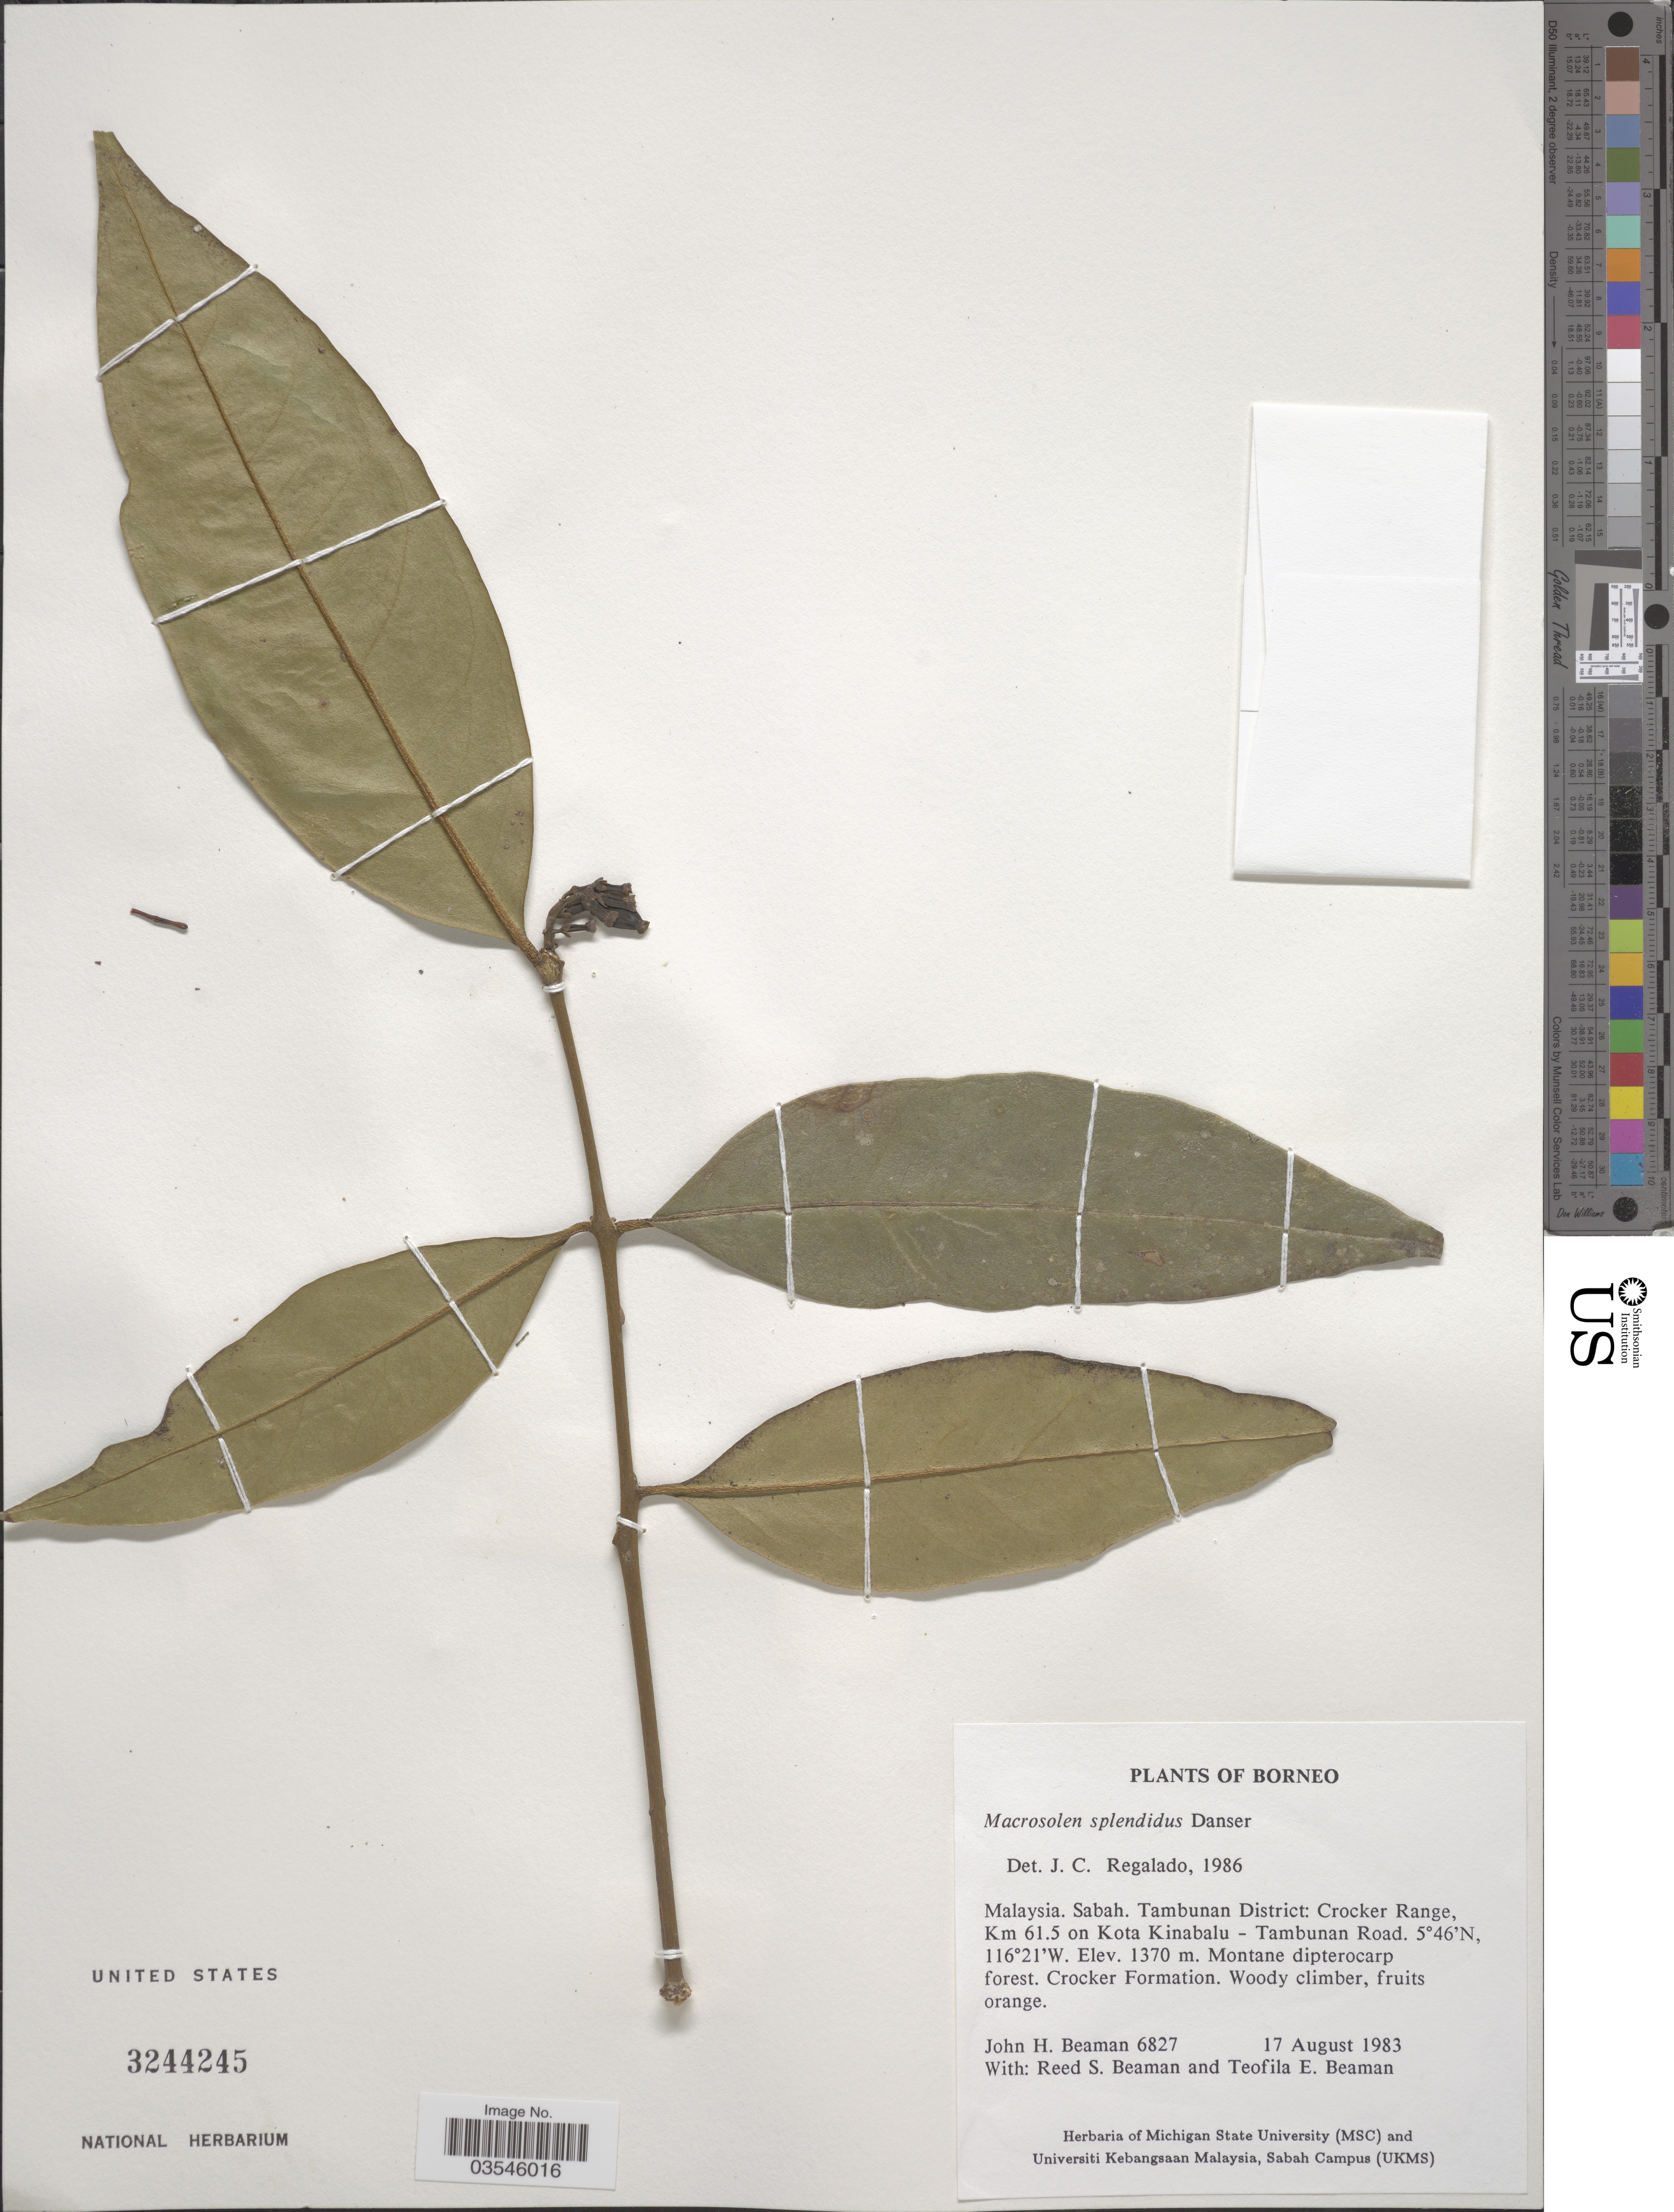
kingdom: Plantae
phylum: Tracheophyta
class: Magnoliopsida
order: Santalales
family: Loranthaceae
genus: Macrosolen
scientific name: Macrosolen splendidus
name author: Danser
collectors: J. H. Beaman, R. S. Beaman & T. E. Beaman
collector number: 6827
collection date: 1983-08-17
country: Malaysia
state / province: Sabah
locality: Borneo. Tambunan District: Crocker Range, Km 61.5 on Kota Kinabalu - Tambunan Road.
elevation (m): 1370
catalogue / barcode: US 3244245